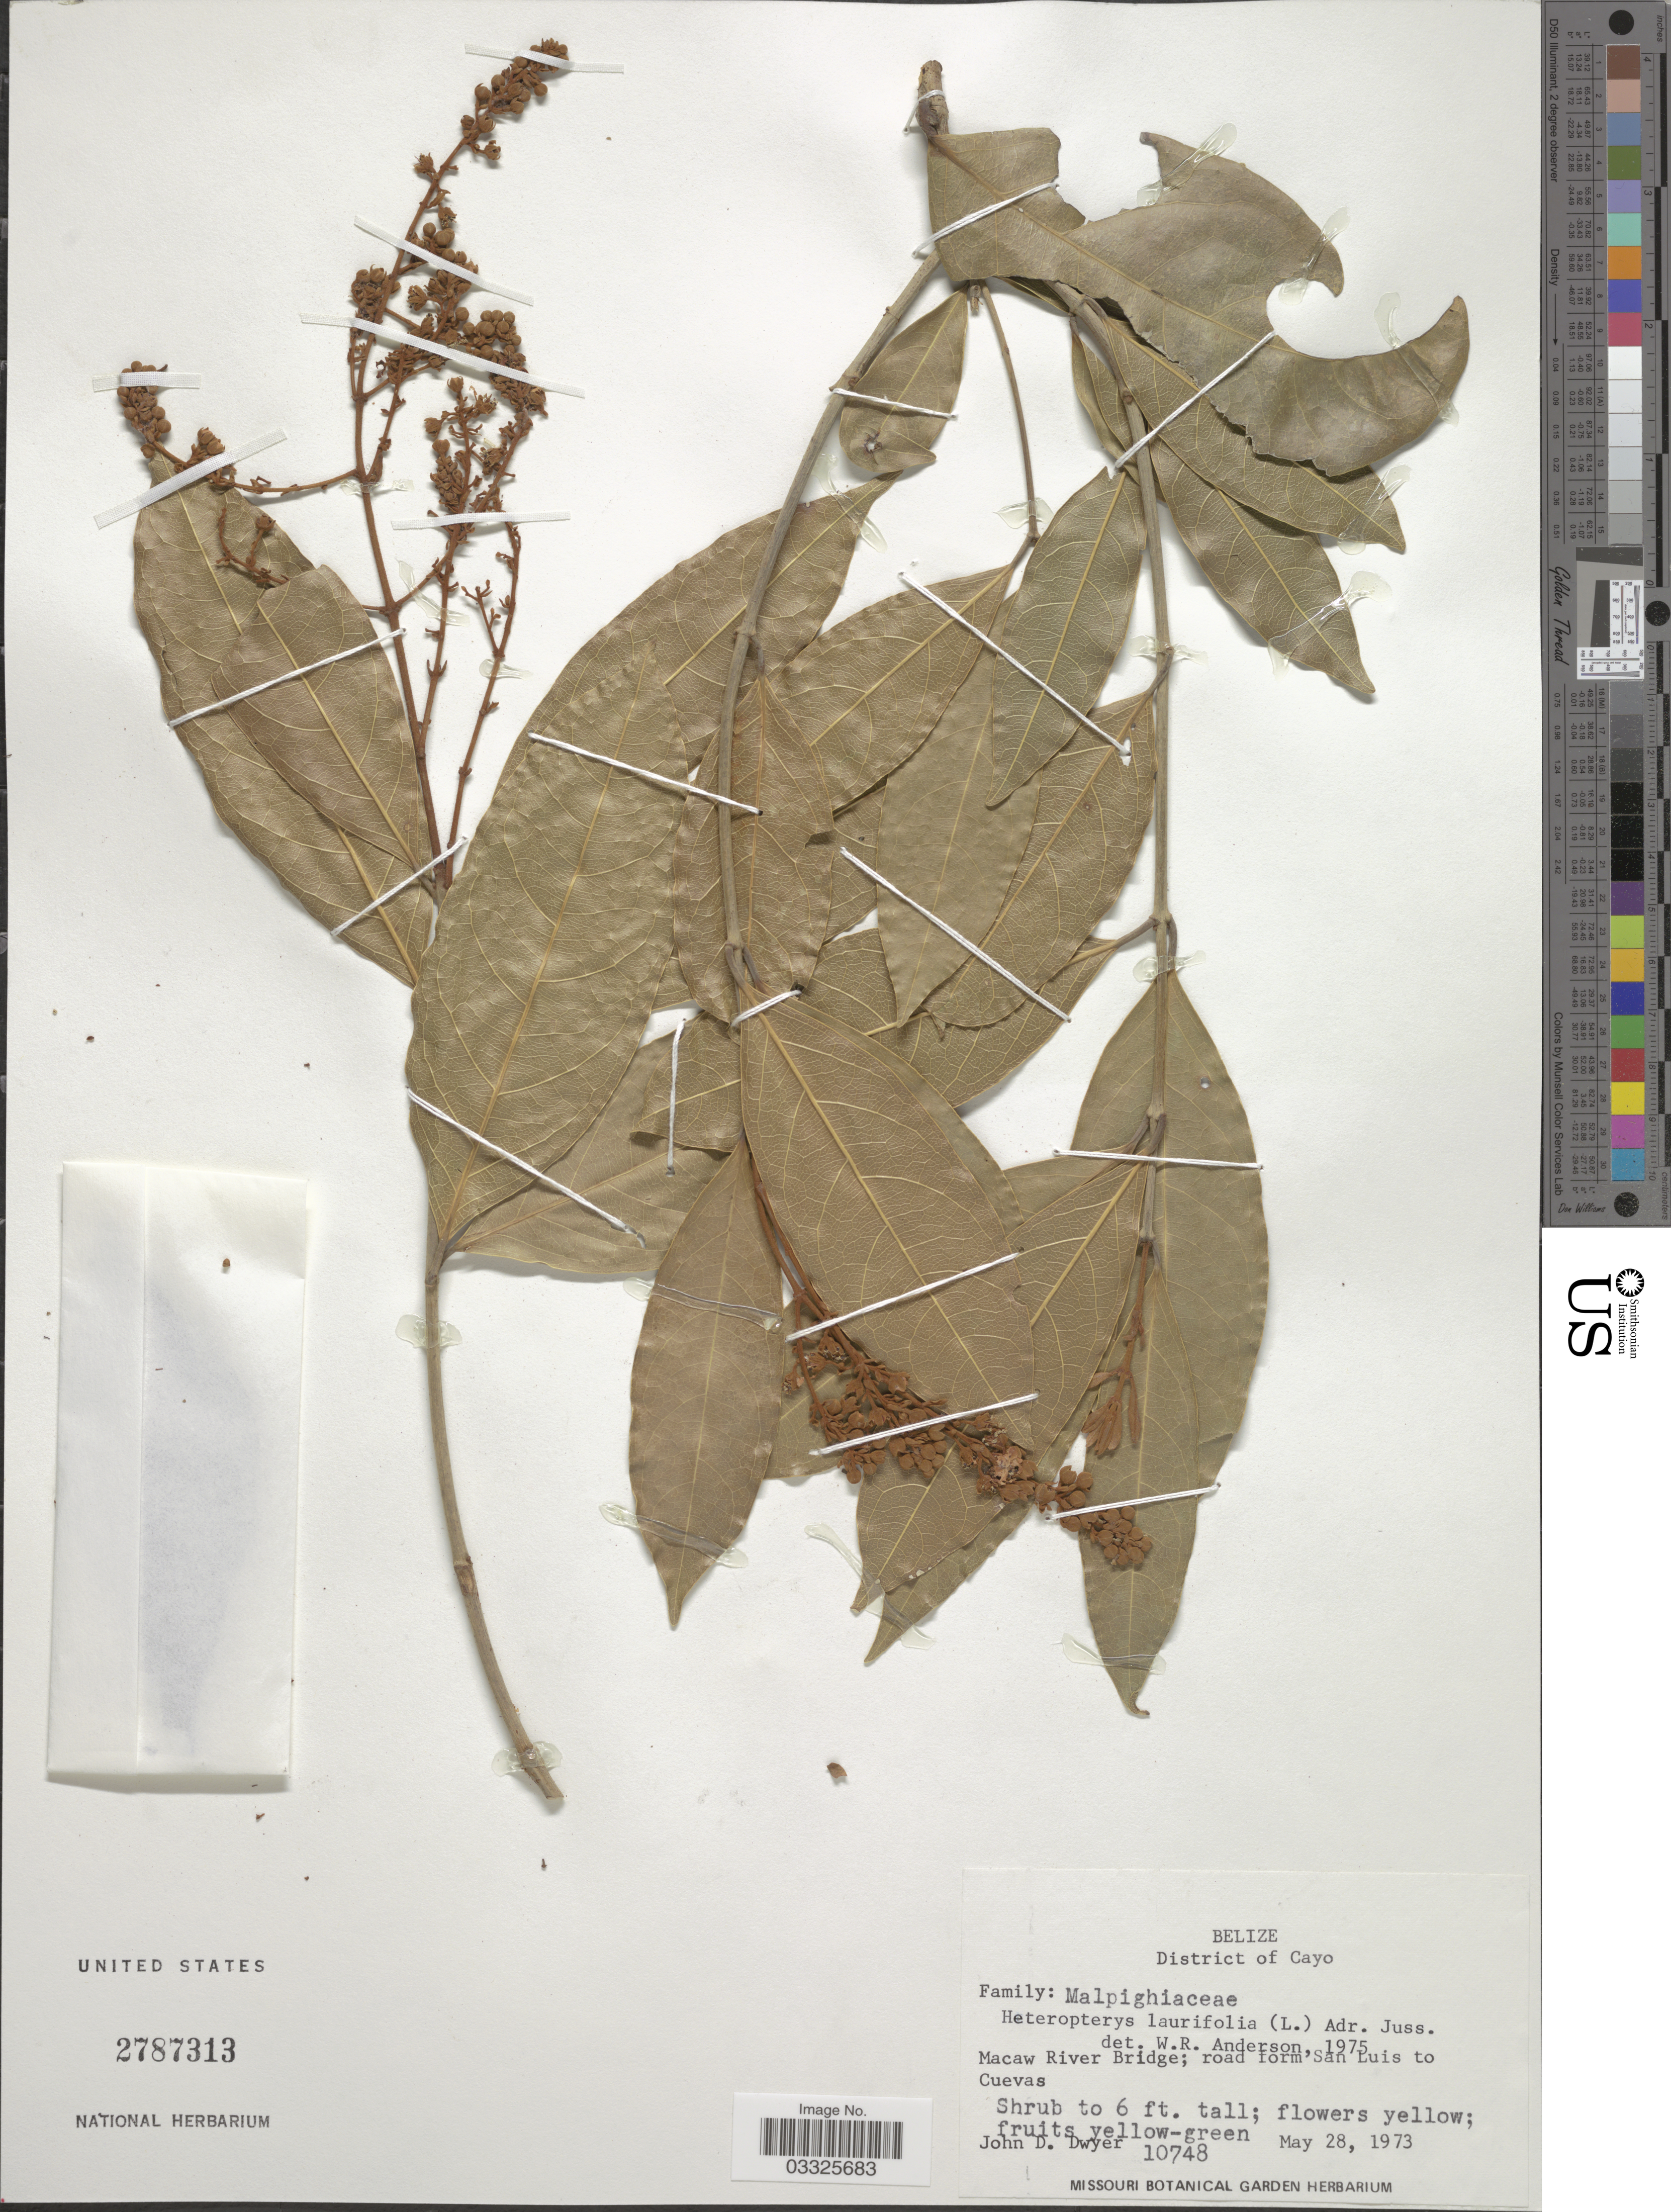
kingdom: Plantae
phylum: Tracheophyta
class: Magnoliopsida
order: Malpighiales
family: Malpighiaceae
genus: Heteropterys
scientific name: Heteropterys laurifolia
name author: (L.) A. Juss.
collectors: J. D. Dwyer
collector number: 10748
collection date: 1973-05-28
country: Belize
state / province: Cayo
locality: District of Cayo. Macaw River Bridge; road from San Luis to Cuevas.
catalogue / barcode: US 2787313